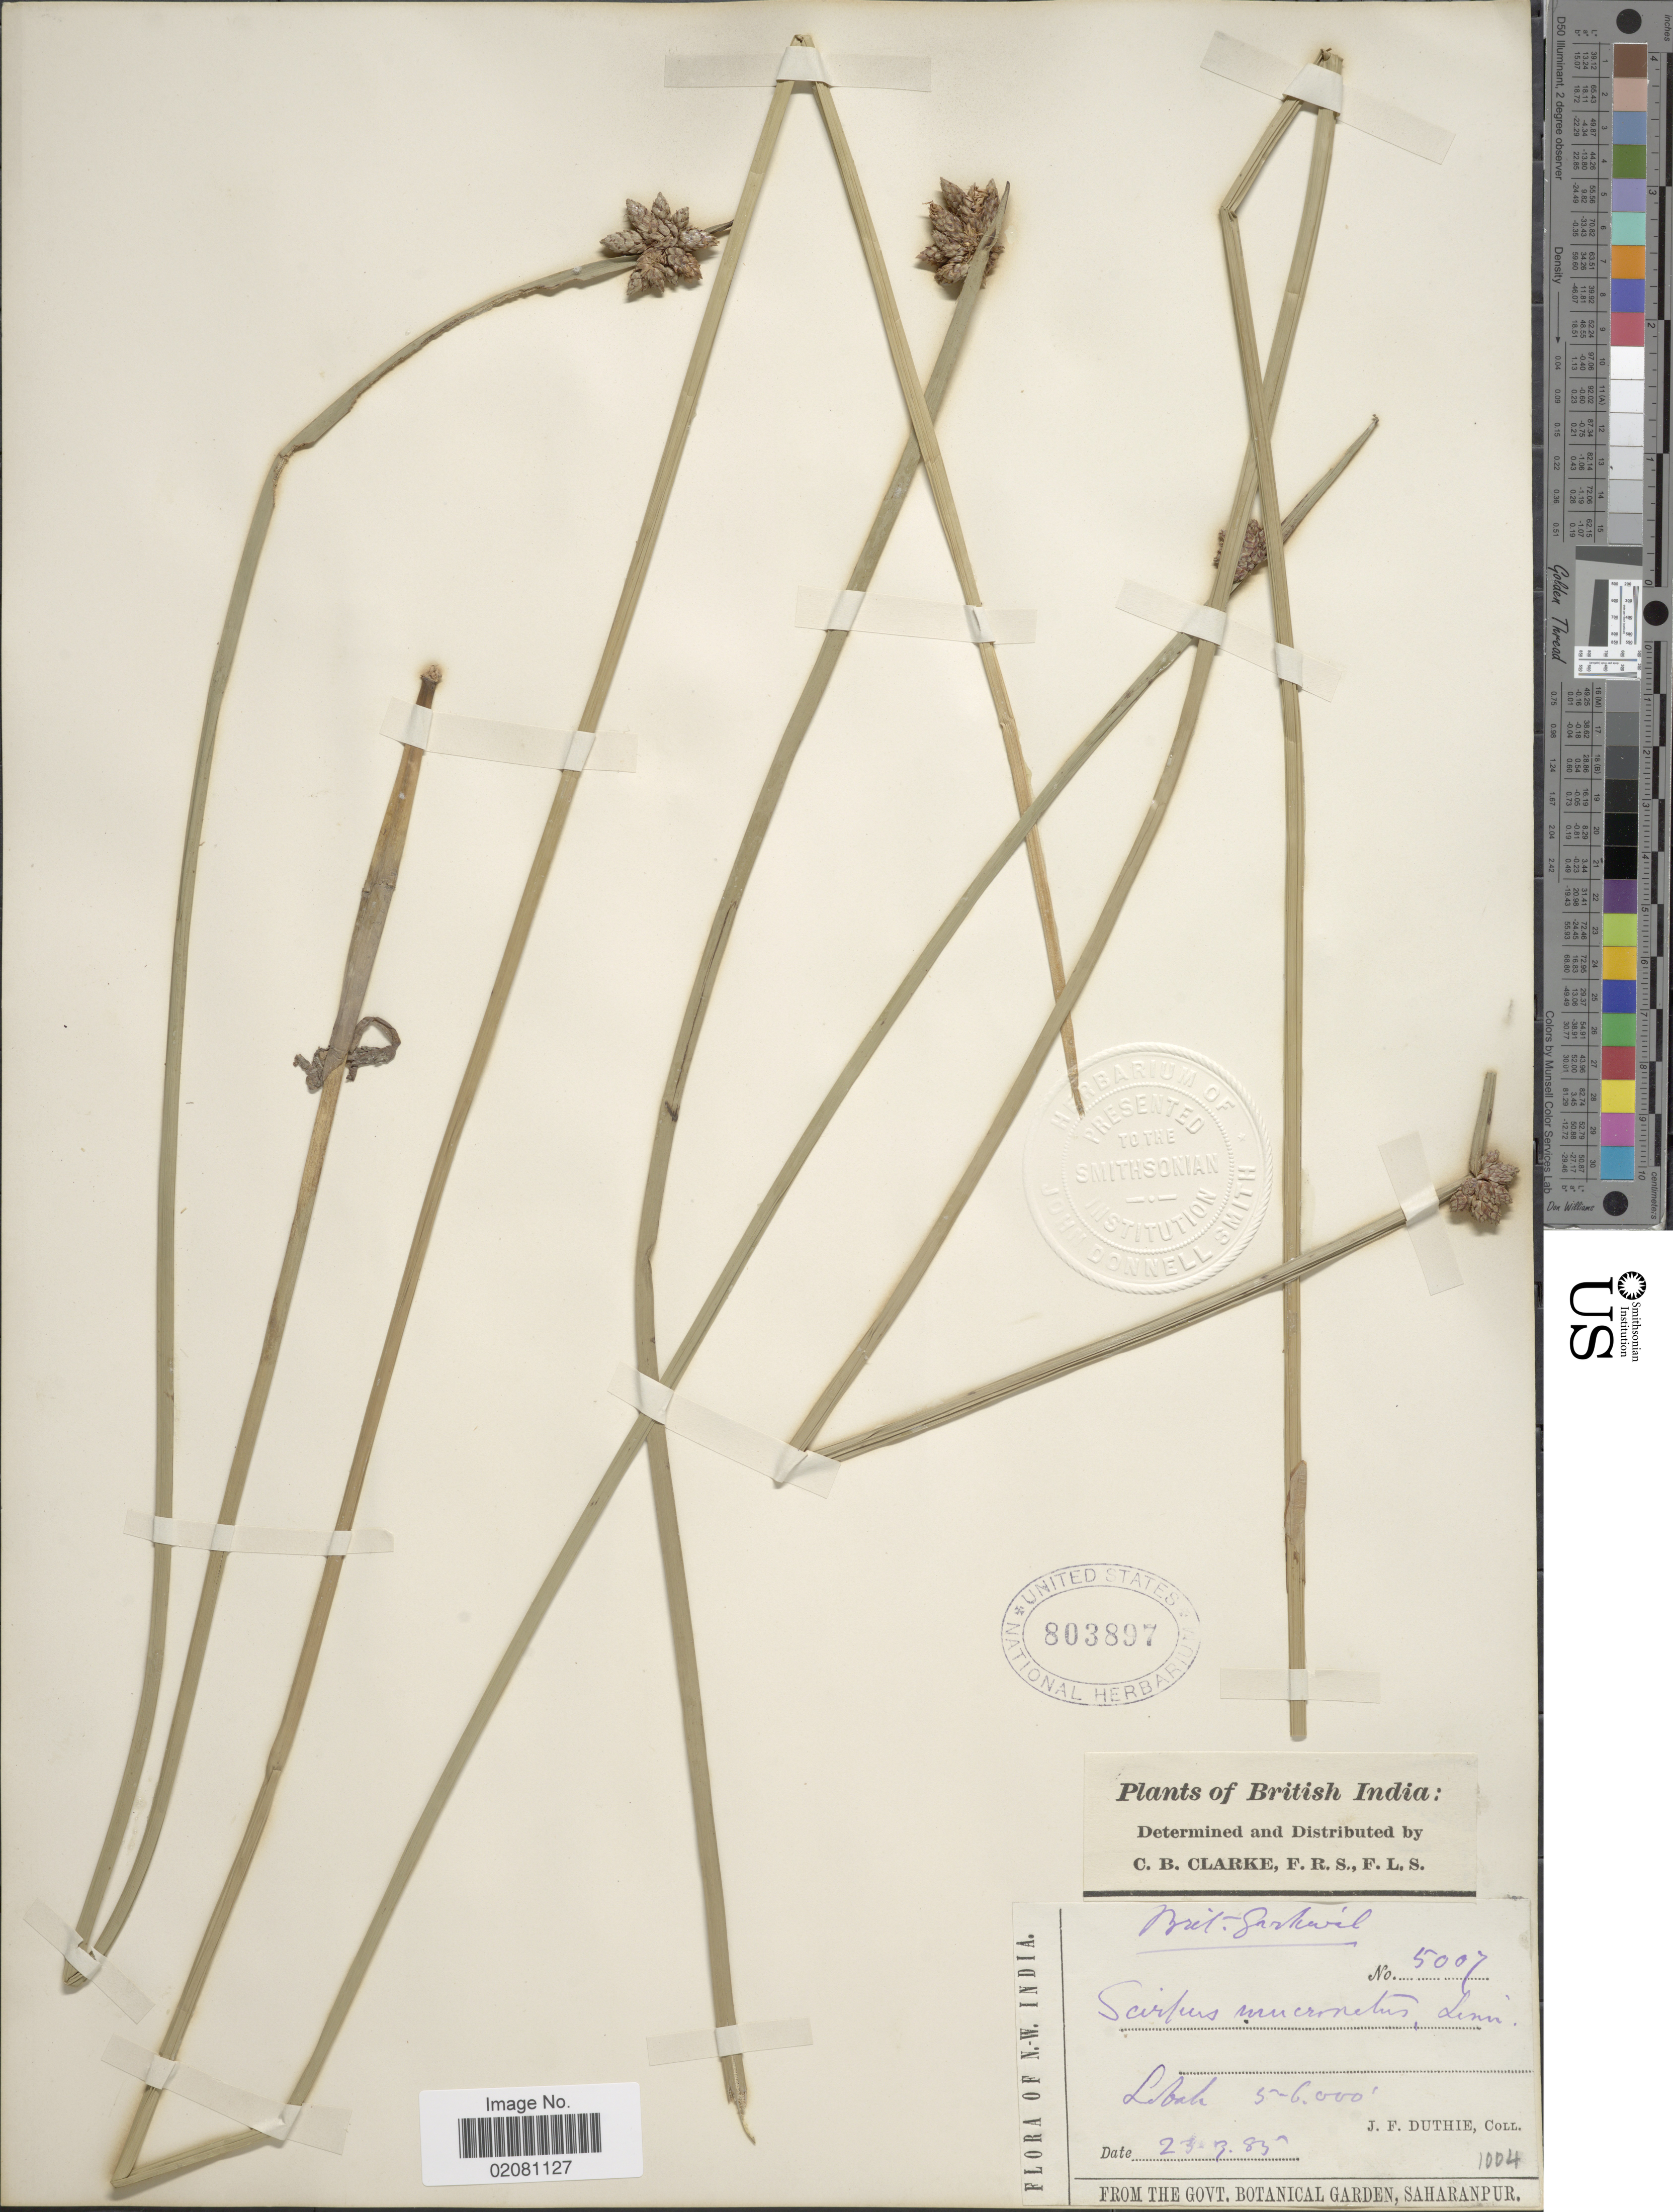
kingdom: Plantae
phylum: Tracheophyta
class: Liliopsida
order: Poales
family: Cyperaceae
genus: Schoenoplectus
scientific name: Schoenoplectus mucronatus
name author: (L.) Palla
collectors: J. F. Duthie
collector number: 5007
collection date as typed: Transcribed d/m/y: 23/3/85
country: India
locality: Lobah. British India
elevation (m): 1524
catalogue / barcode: US 803897